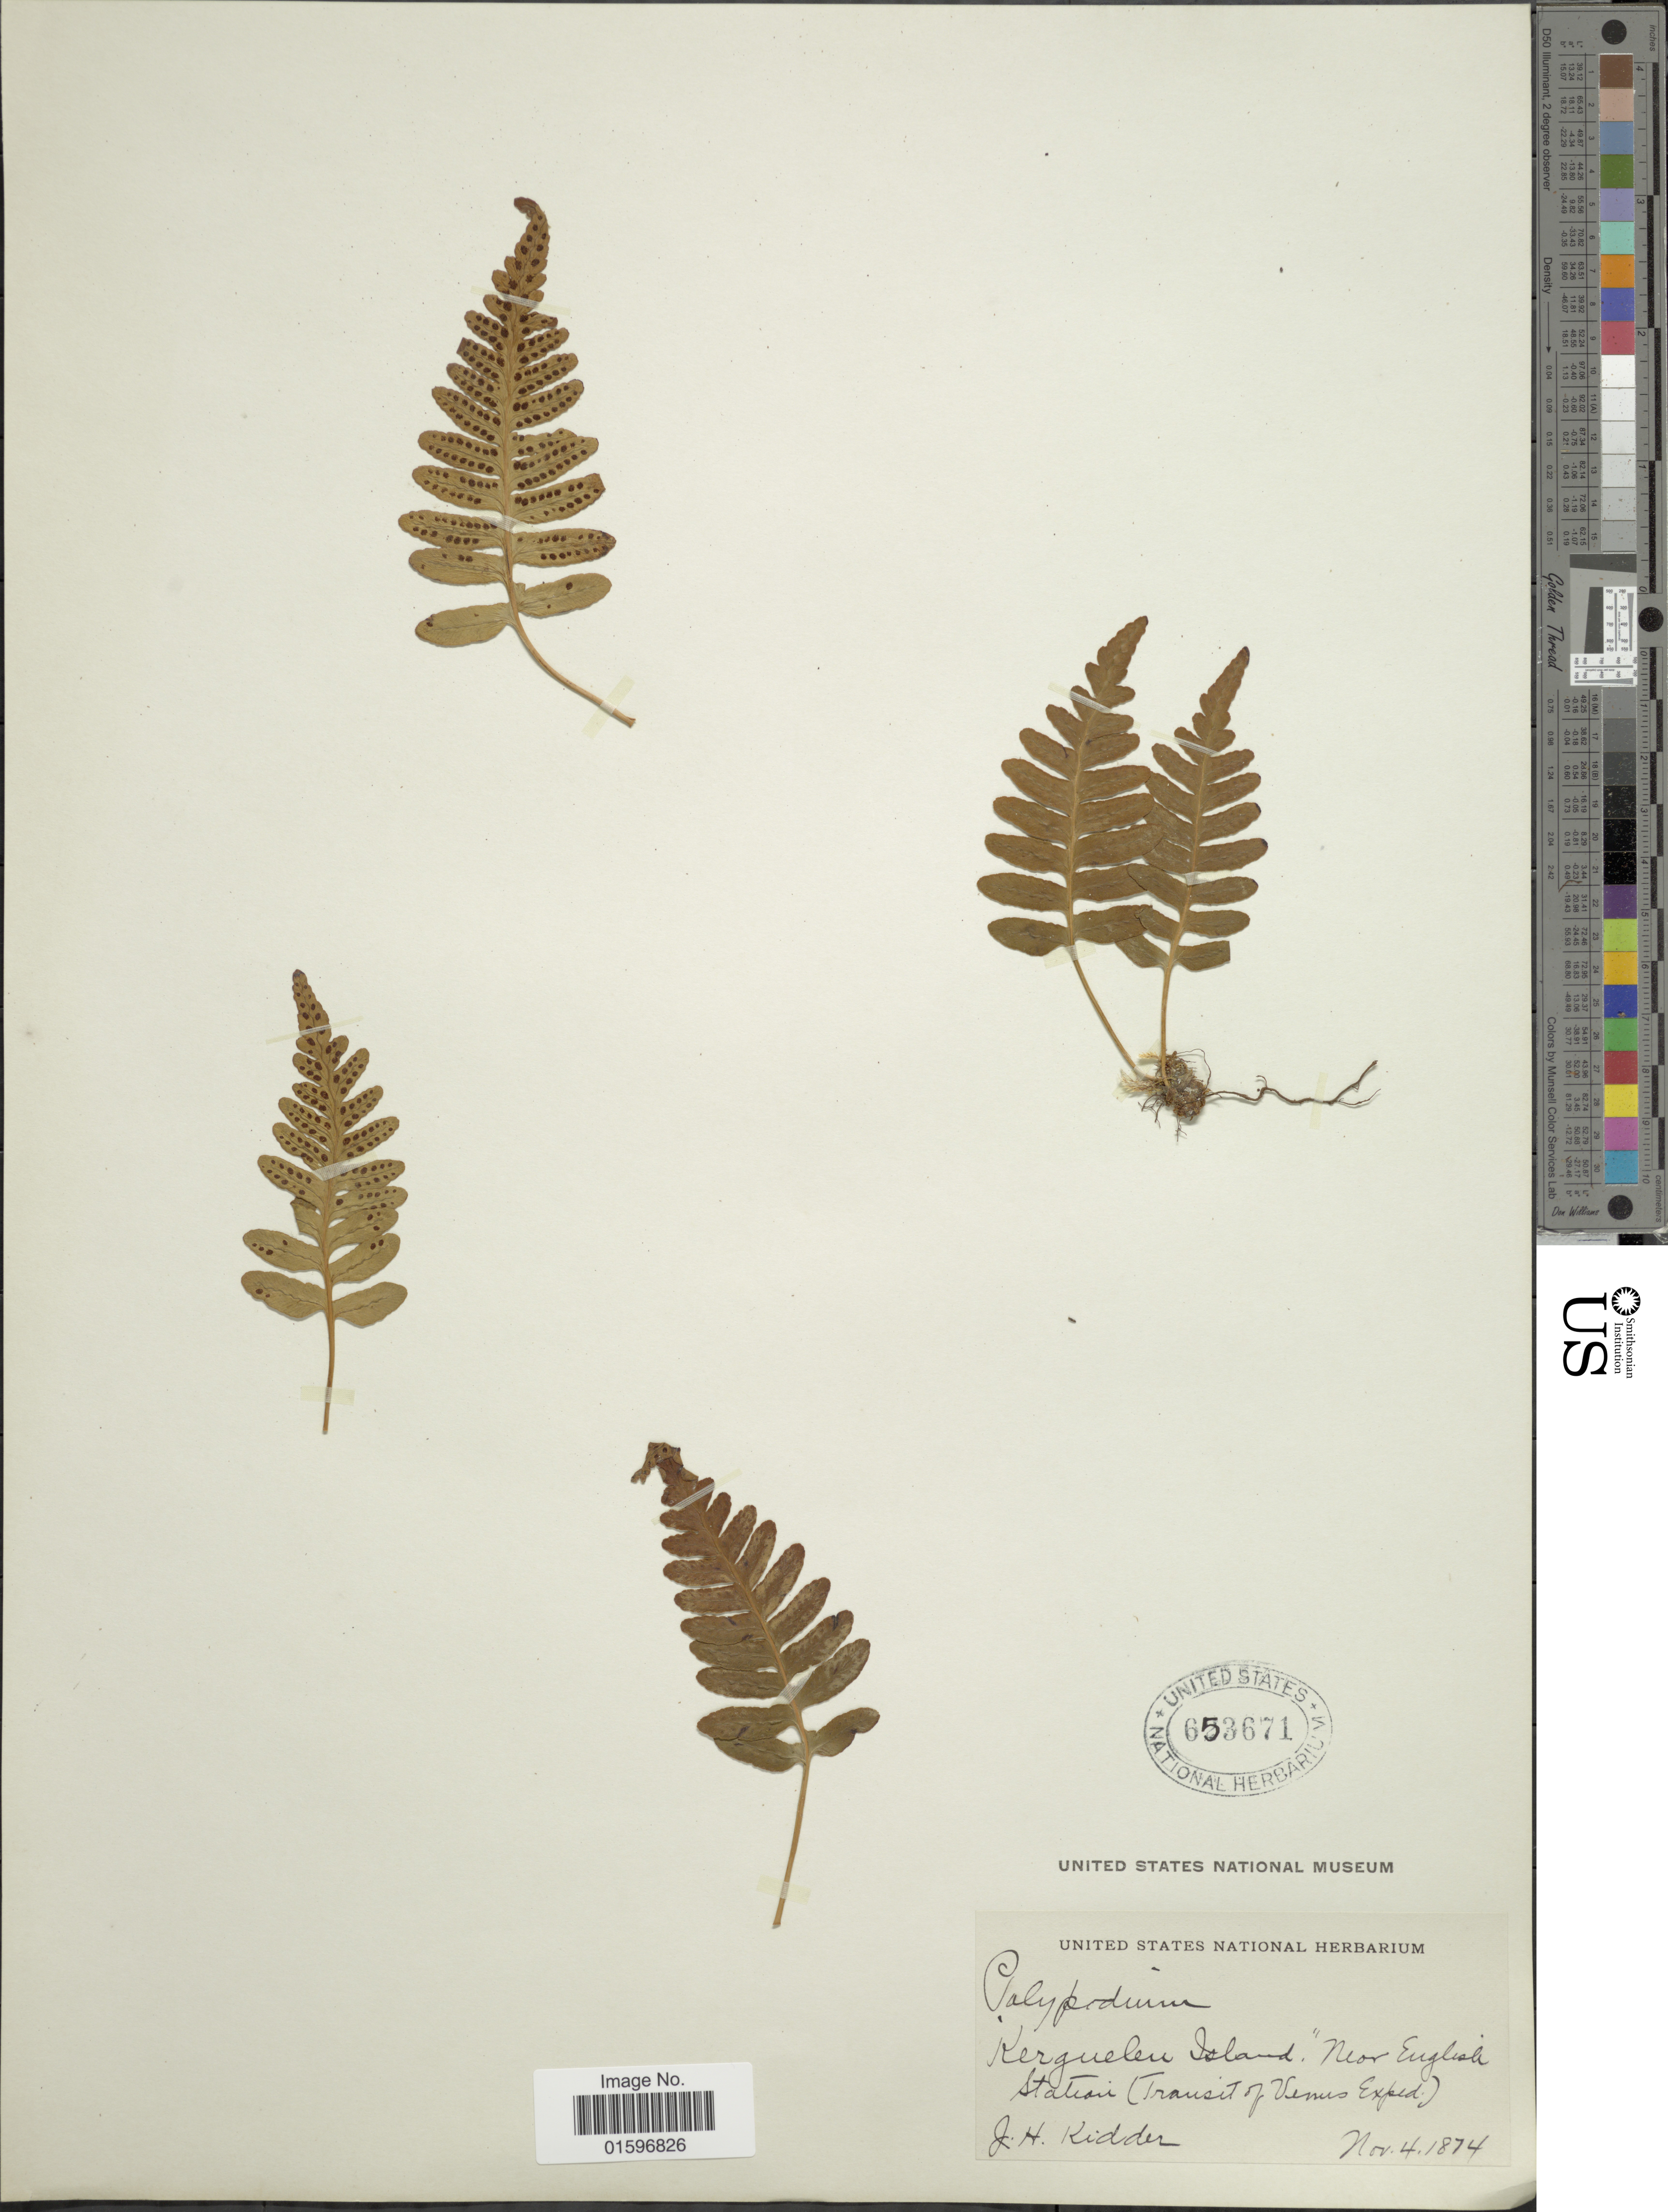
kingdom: Plantae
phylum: Tracheophyta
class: Polypodiopsida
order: Polypodiales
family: Polypodiaceae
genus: Polypodium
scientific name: Polypodium vulgare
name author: L.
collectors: J. Kidder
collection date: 1874-11-04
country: French Southern Territories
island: Kerguelen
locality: Kerguelen Island, near English Station (Transit of Venus Exped.)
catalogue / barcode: US 653671